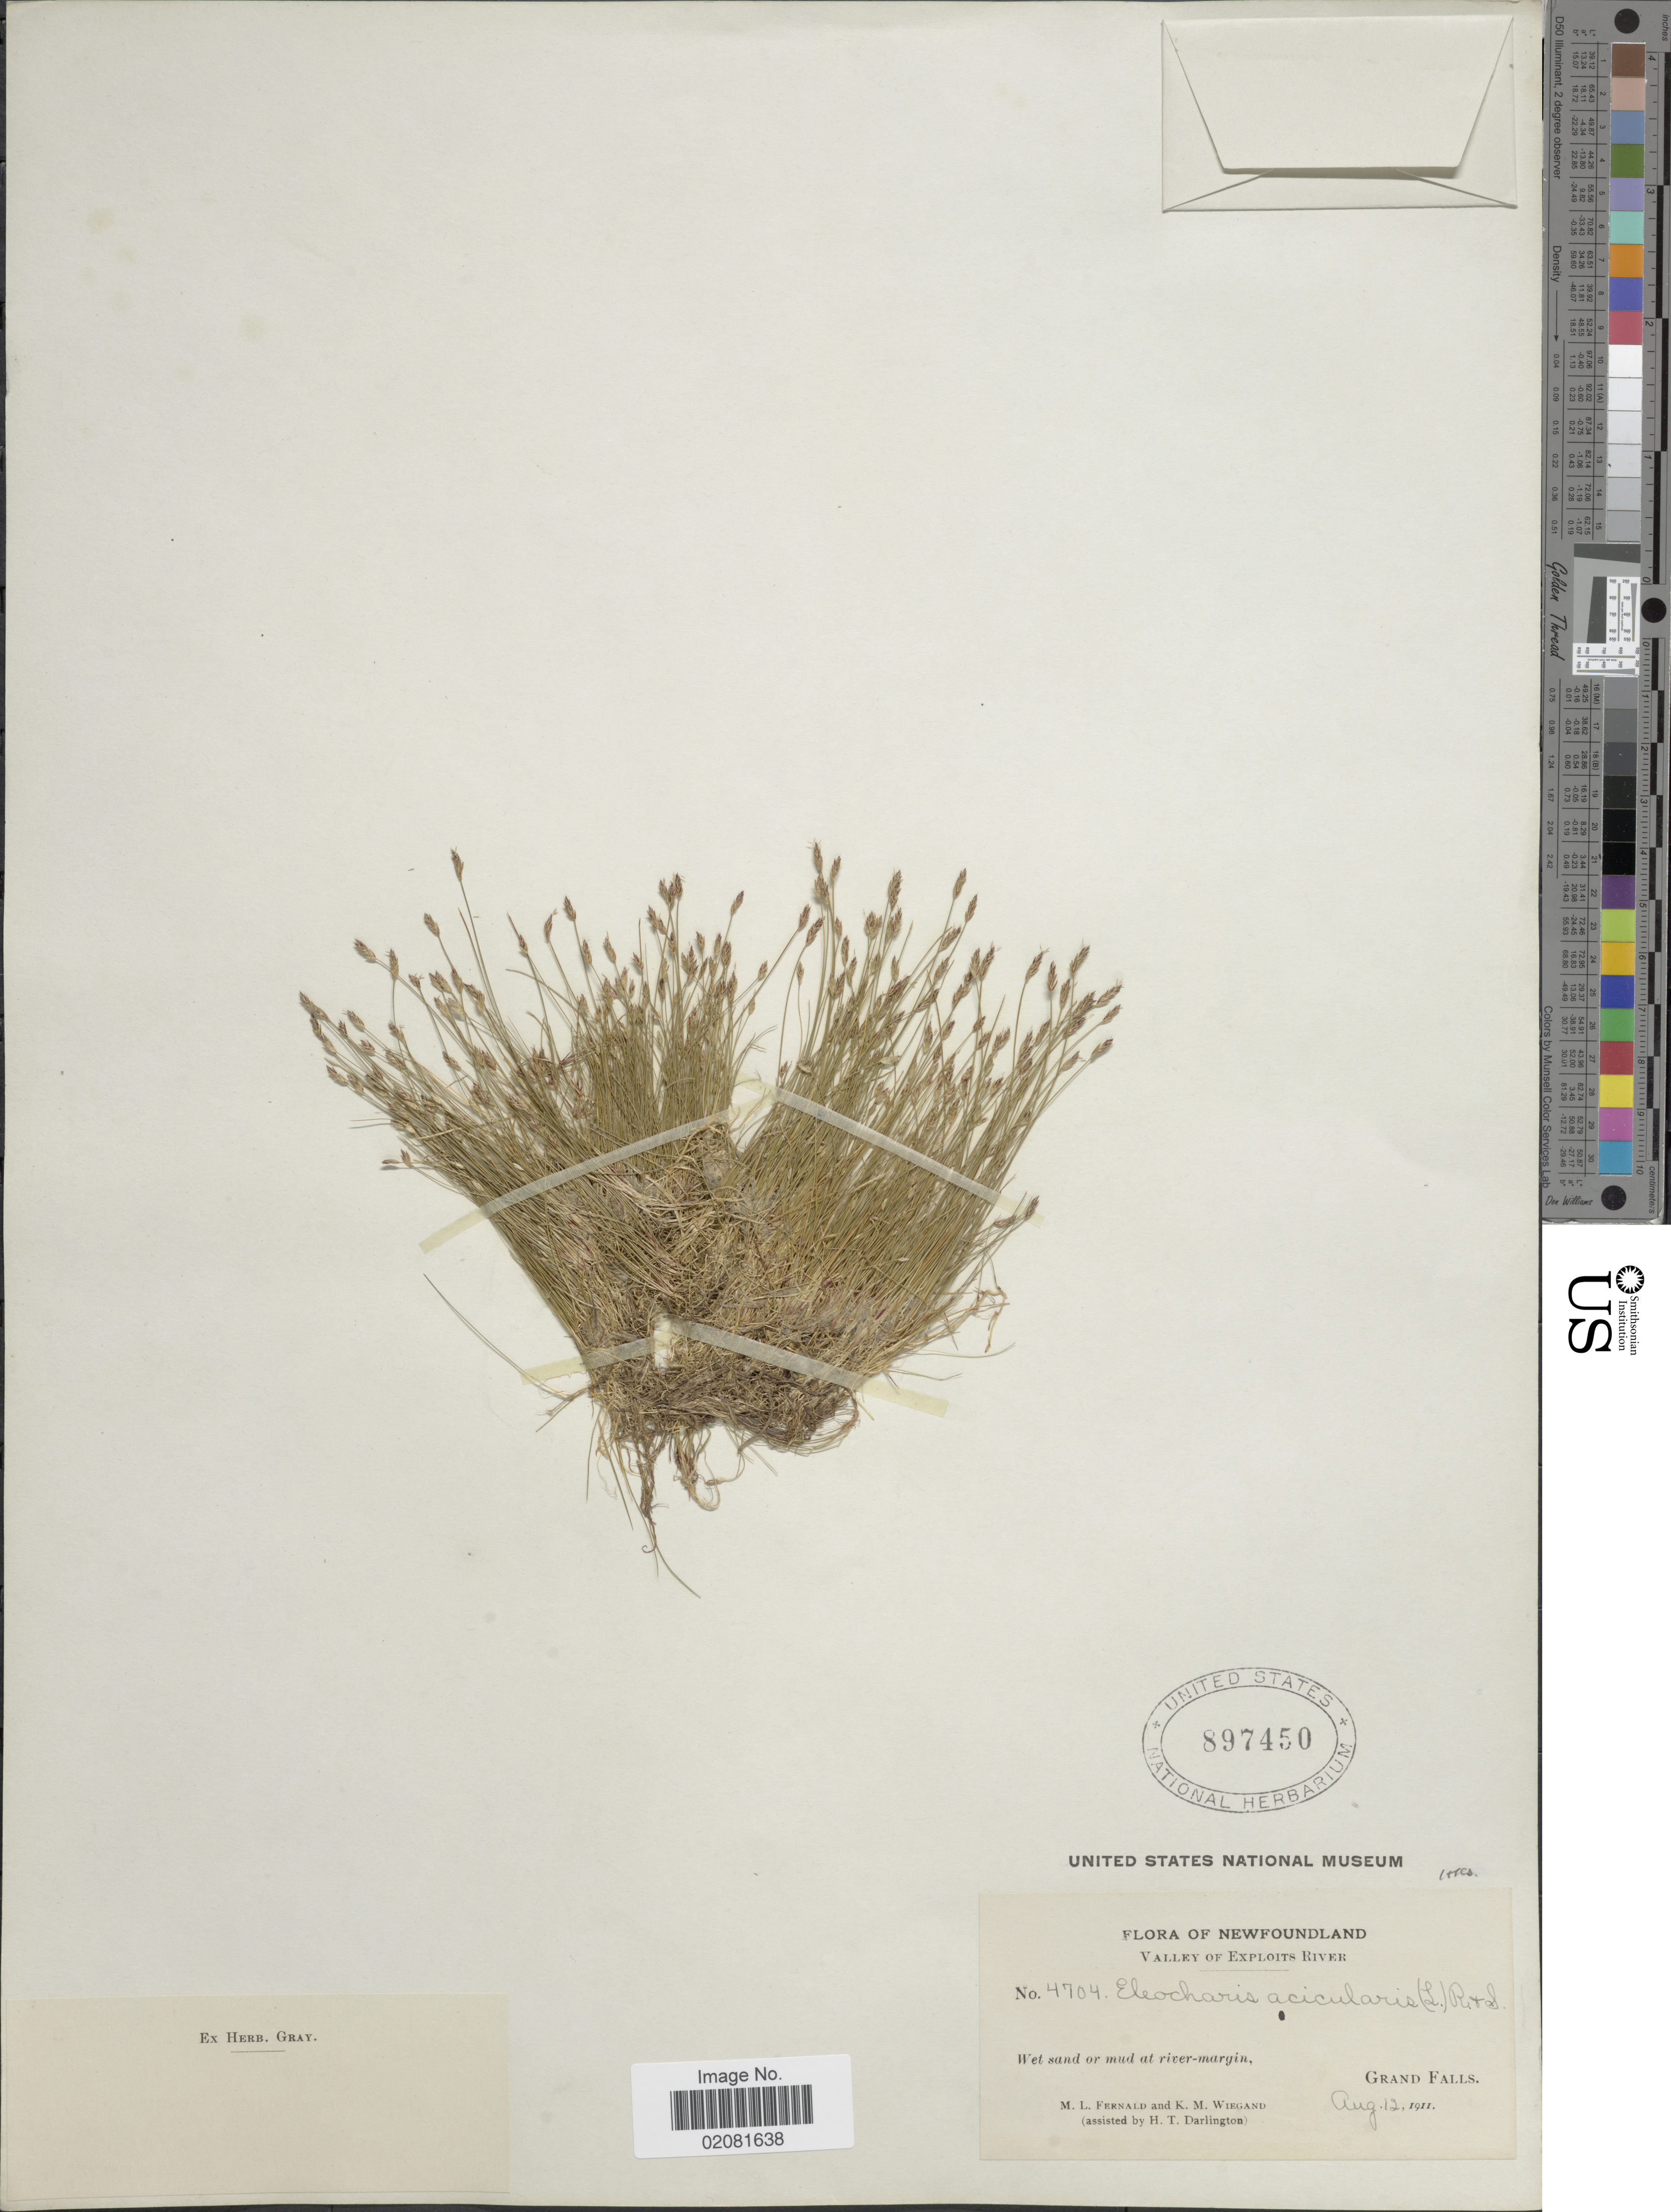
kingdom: Plantae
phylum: Tracheophyta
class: Liliopsida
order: Poales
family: Cyperaceae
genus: Eleocharis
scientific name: Eleocharis acicularis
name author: (L.) Roem. & Schult.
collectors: M. L. Fernald, K. M. Wiegand & H. Darlington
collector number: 4704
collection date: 1911-08-12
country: Canada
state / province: Newfoundland and Labrador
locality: Valley of Exploits River. Wet sand or mud at river-margin, Grand Falls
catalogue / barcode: US 897450